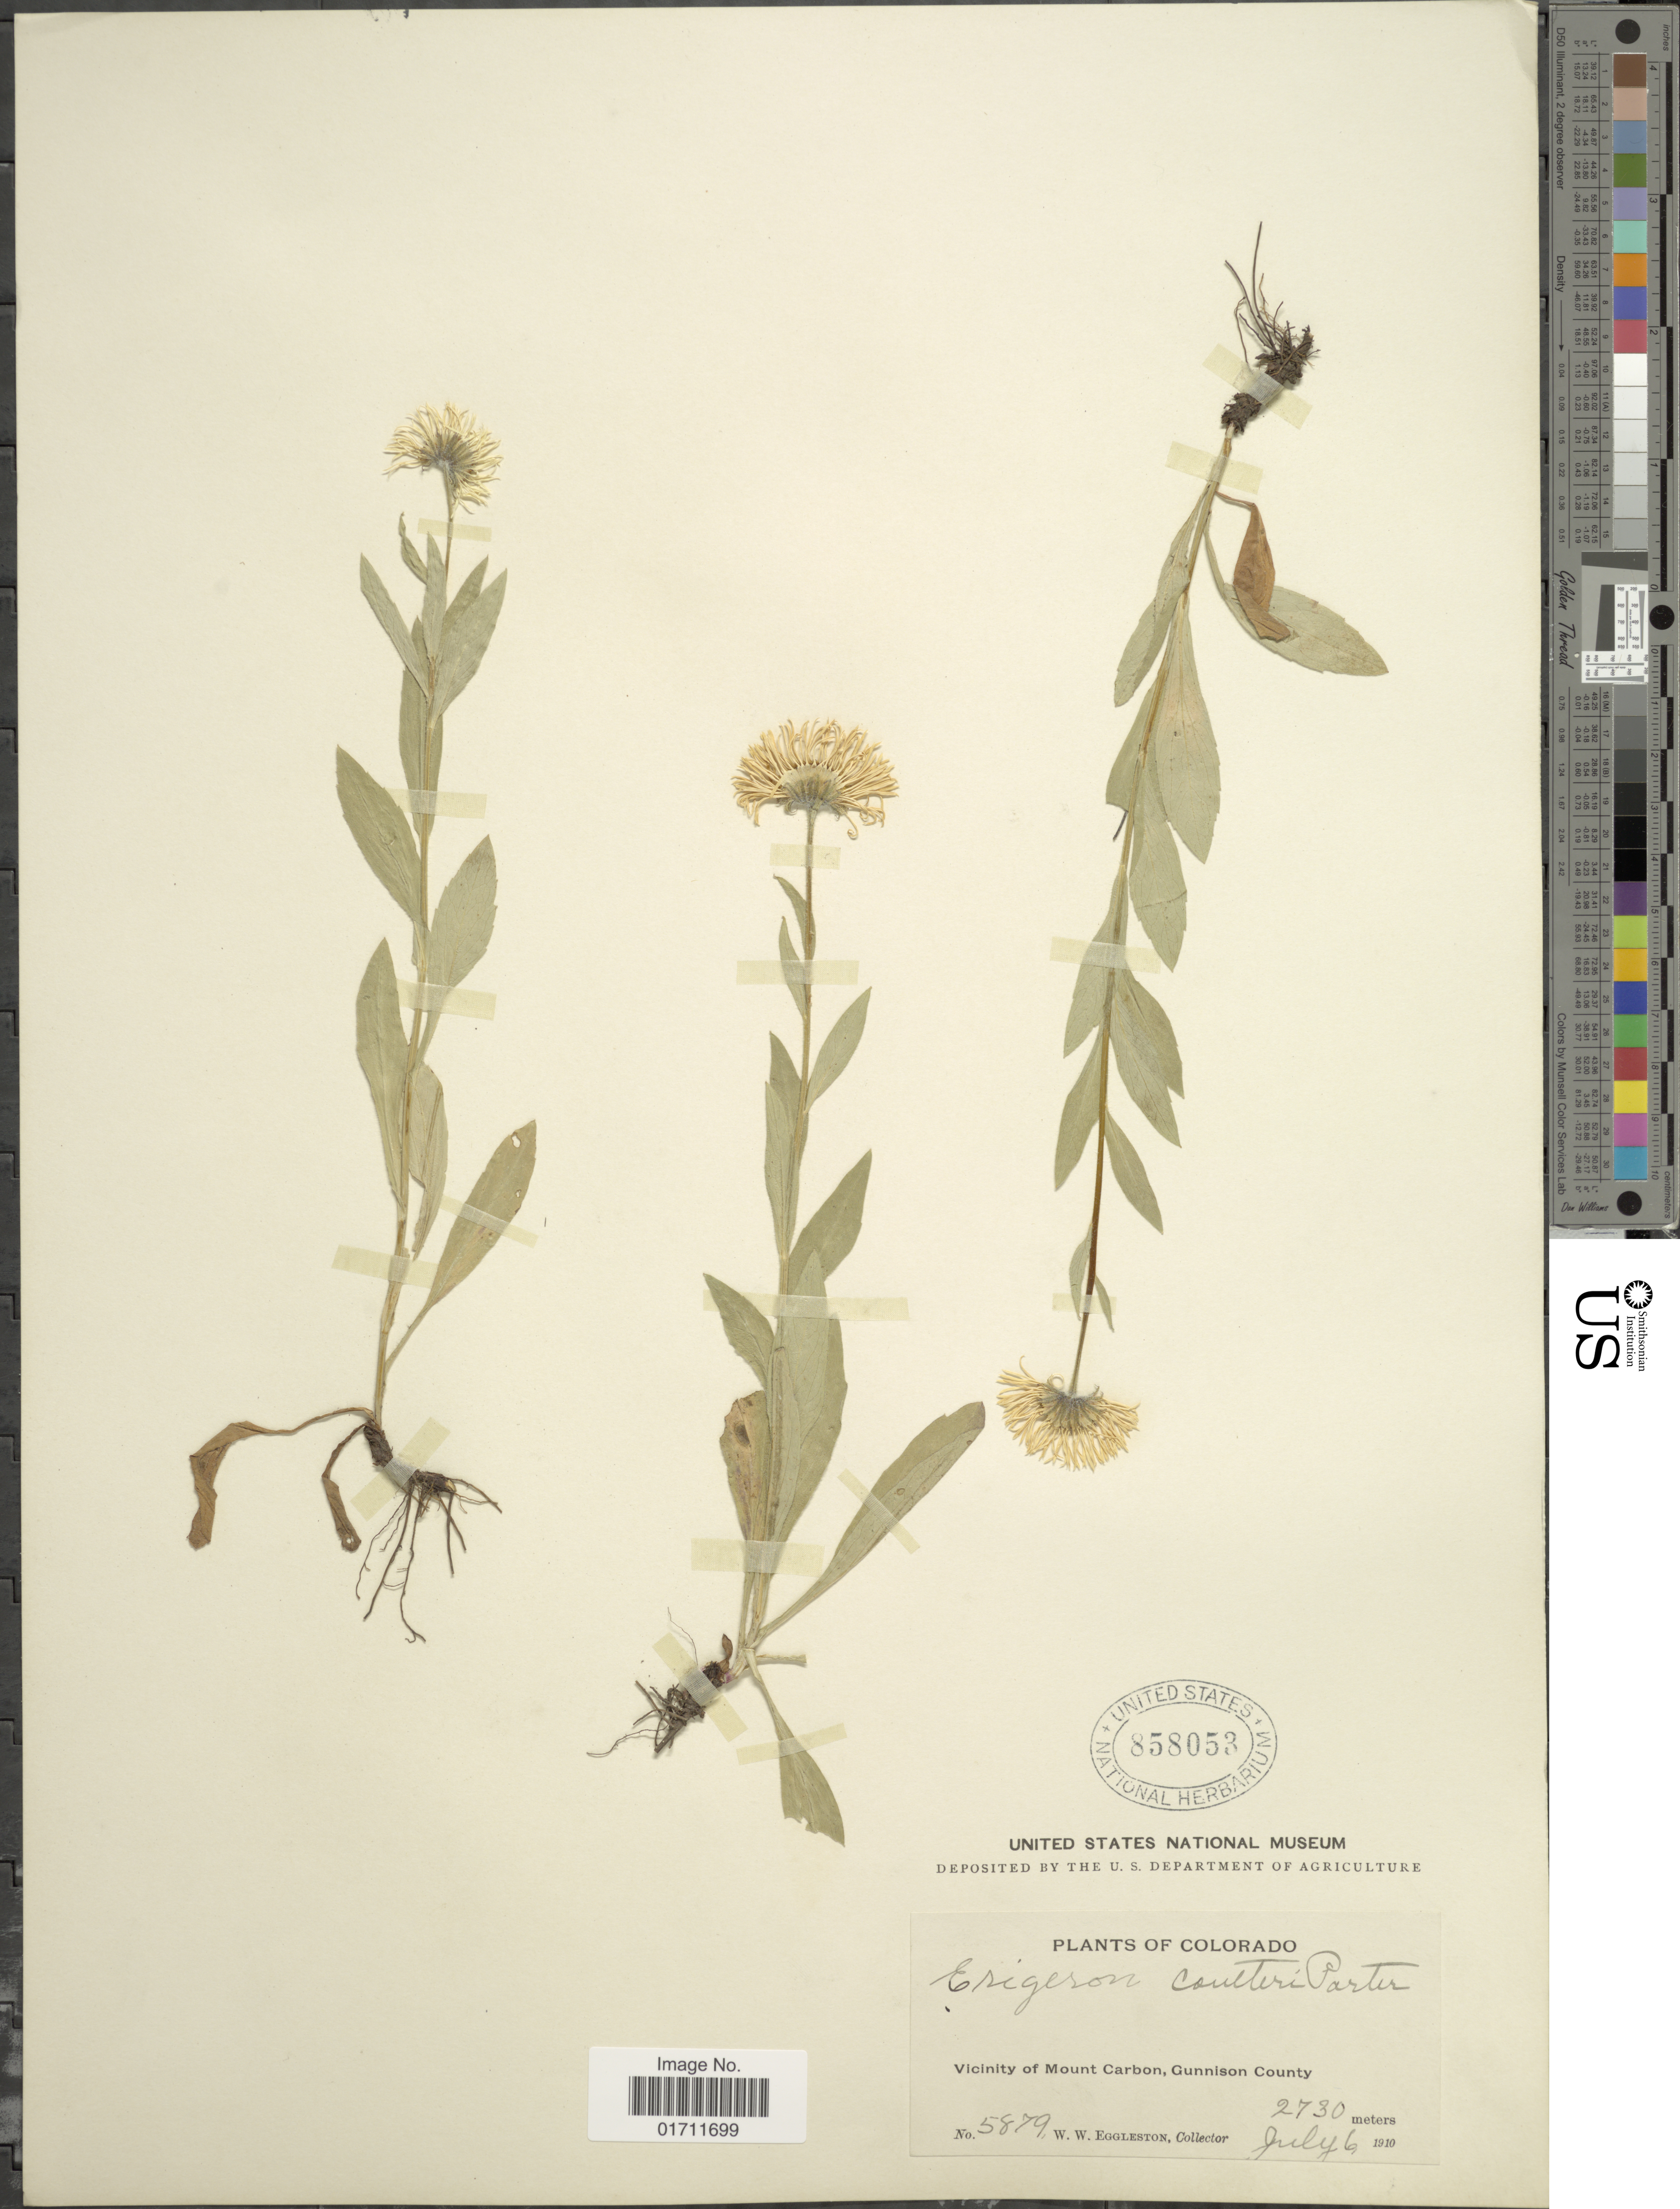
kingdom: Plantae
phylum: Tracheophyta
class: Magnoliopsida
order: Asterales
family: Asteraceae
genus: Erigeron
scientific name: Erigeron coulteri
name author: Porter in Porter & J.M. Coult.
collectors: W. W. Eggleston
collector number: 5879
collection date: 1910-07-06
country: United States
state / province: Colorado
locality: Vicinity of Mount Carbon, Gunnison County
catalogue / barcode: US 858053